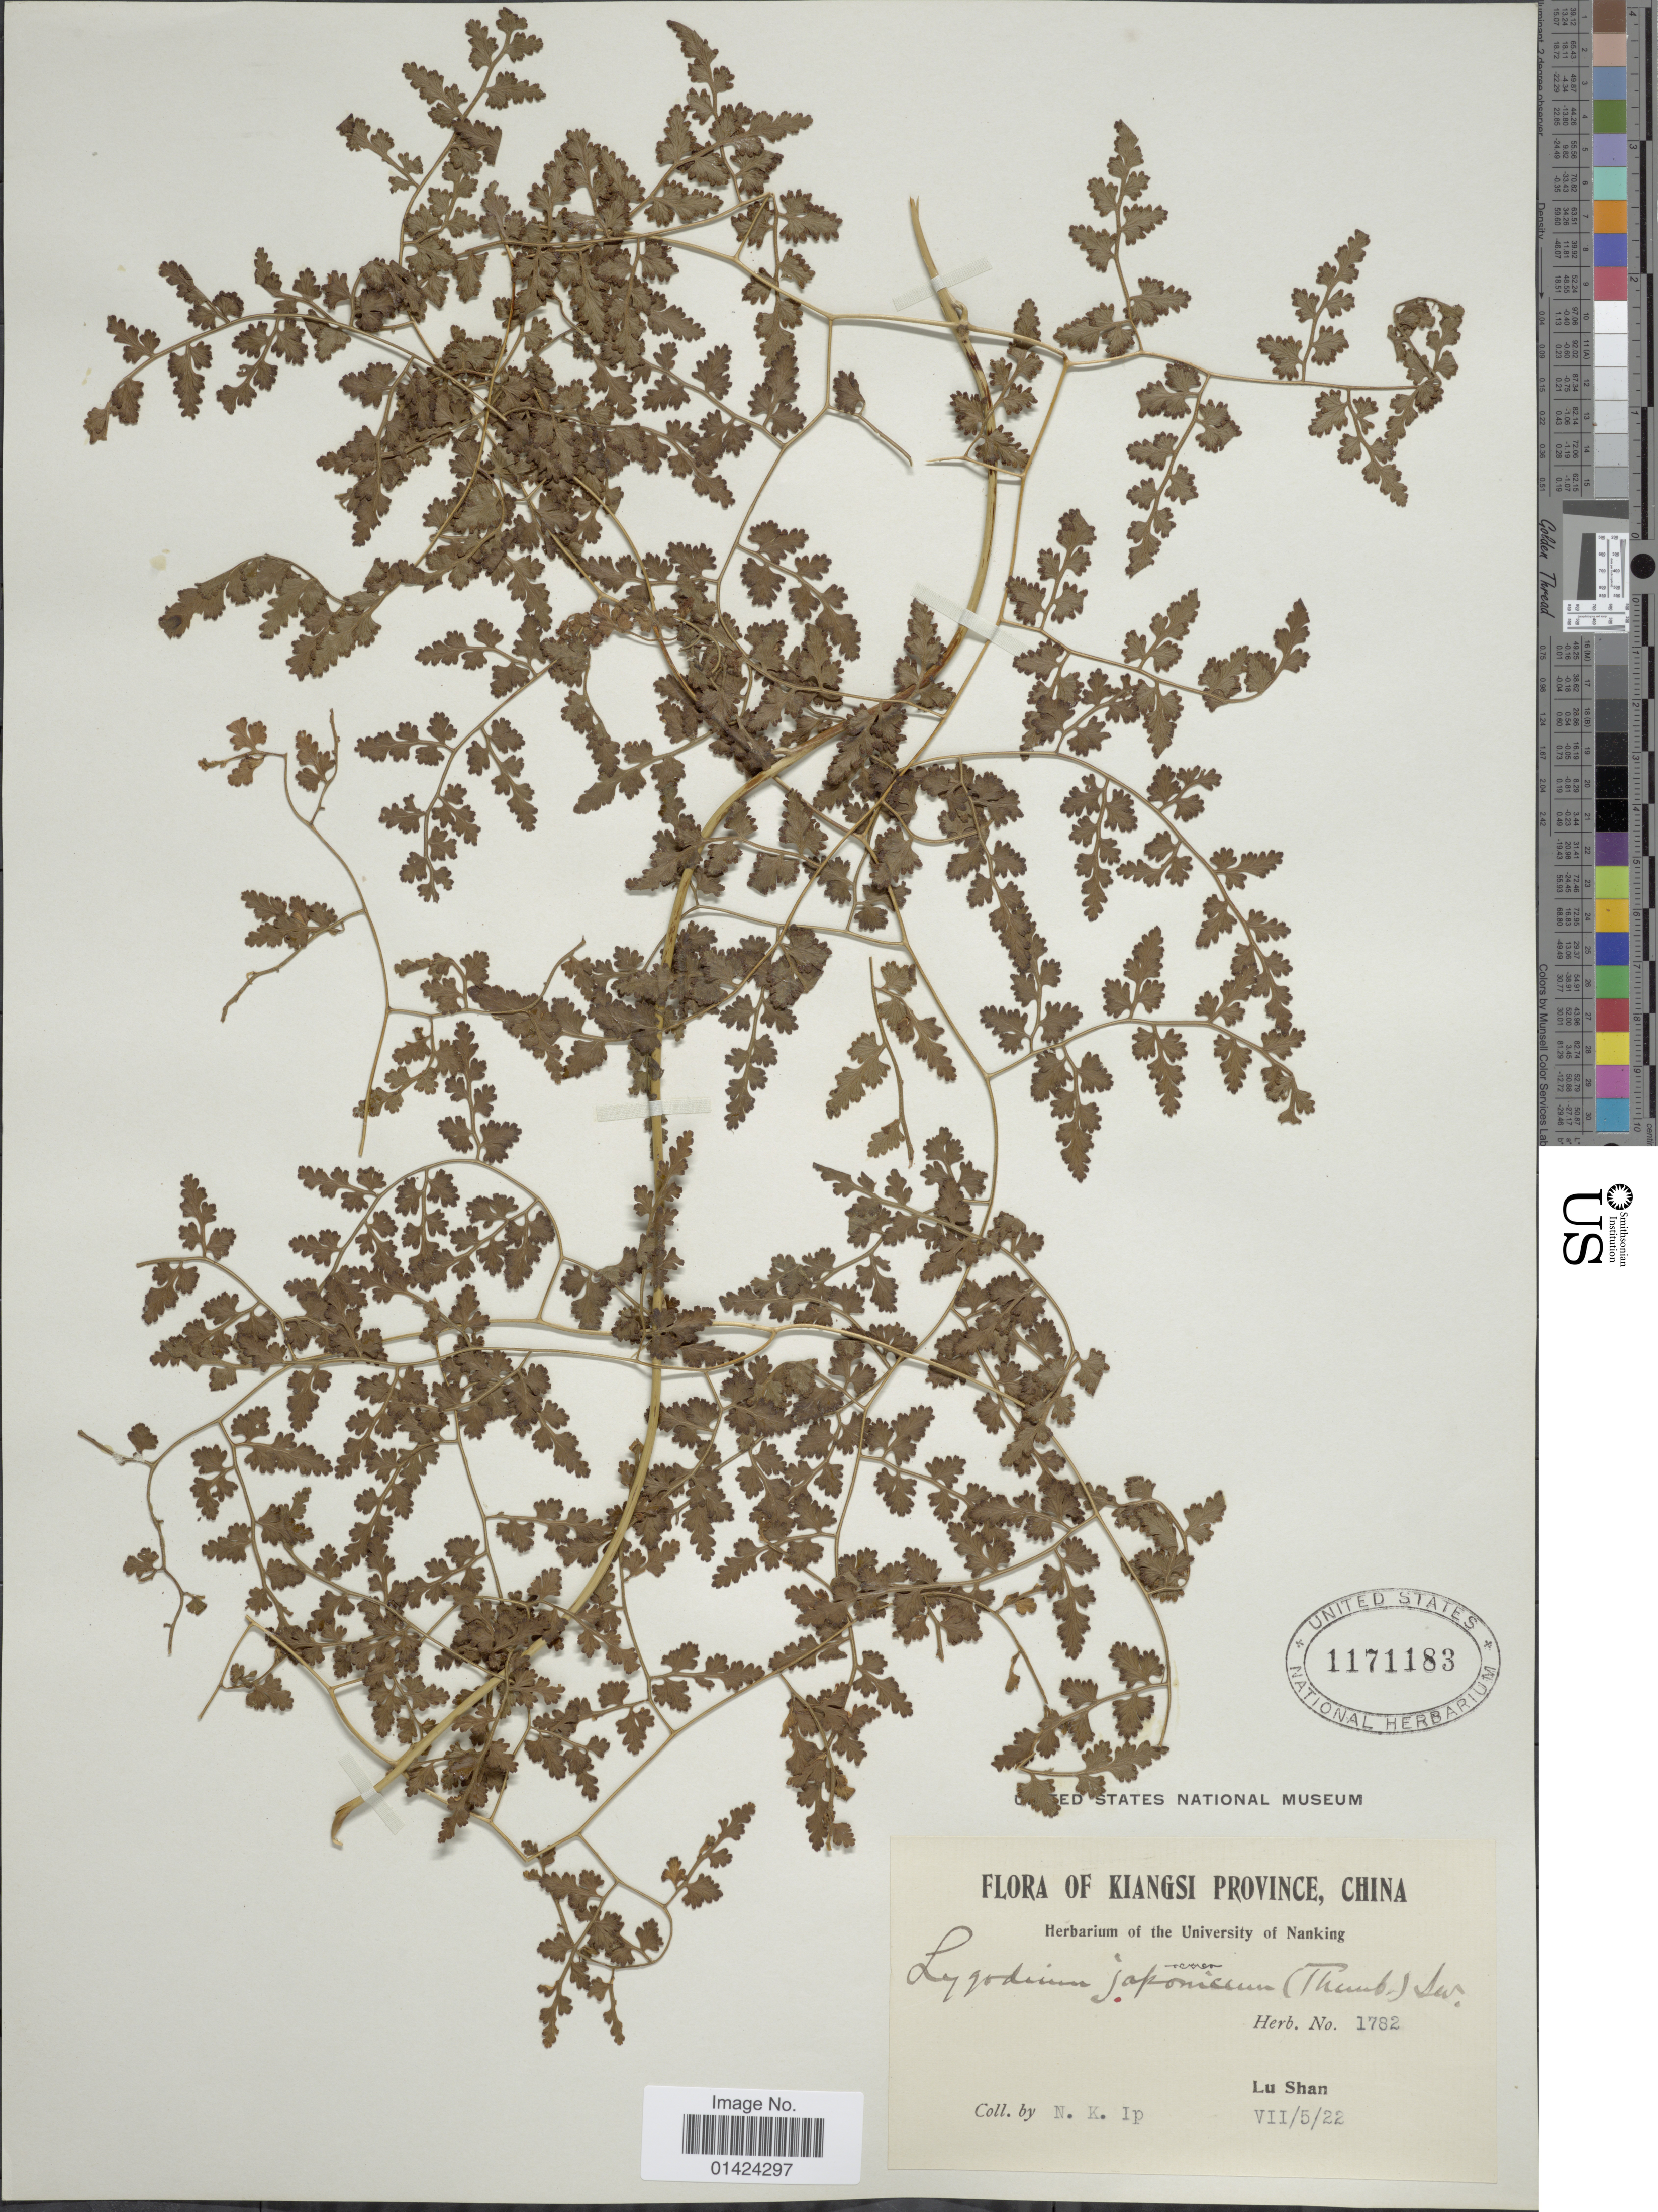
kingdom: Plantae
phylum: Tracheophyta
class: Polypodiopsida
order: Schizaeales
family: Lygodiaceae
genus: Lygodium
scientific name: Lygodium japonicum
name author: (Thunb.) Sw.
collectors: N. Ip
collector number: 1782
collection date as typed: Transcribed d/m/y: 5/7/22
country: China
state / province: Jiangxi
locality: Kiangsi Province. Lu Shan.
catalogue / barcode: US 1171183